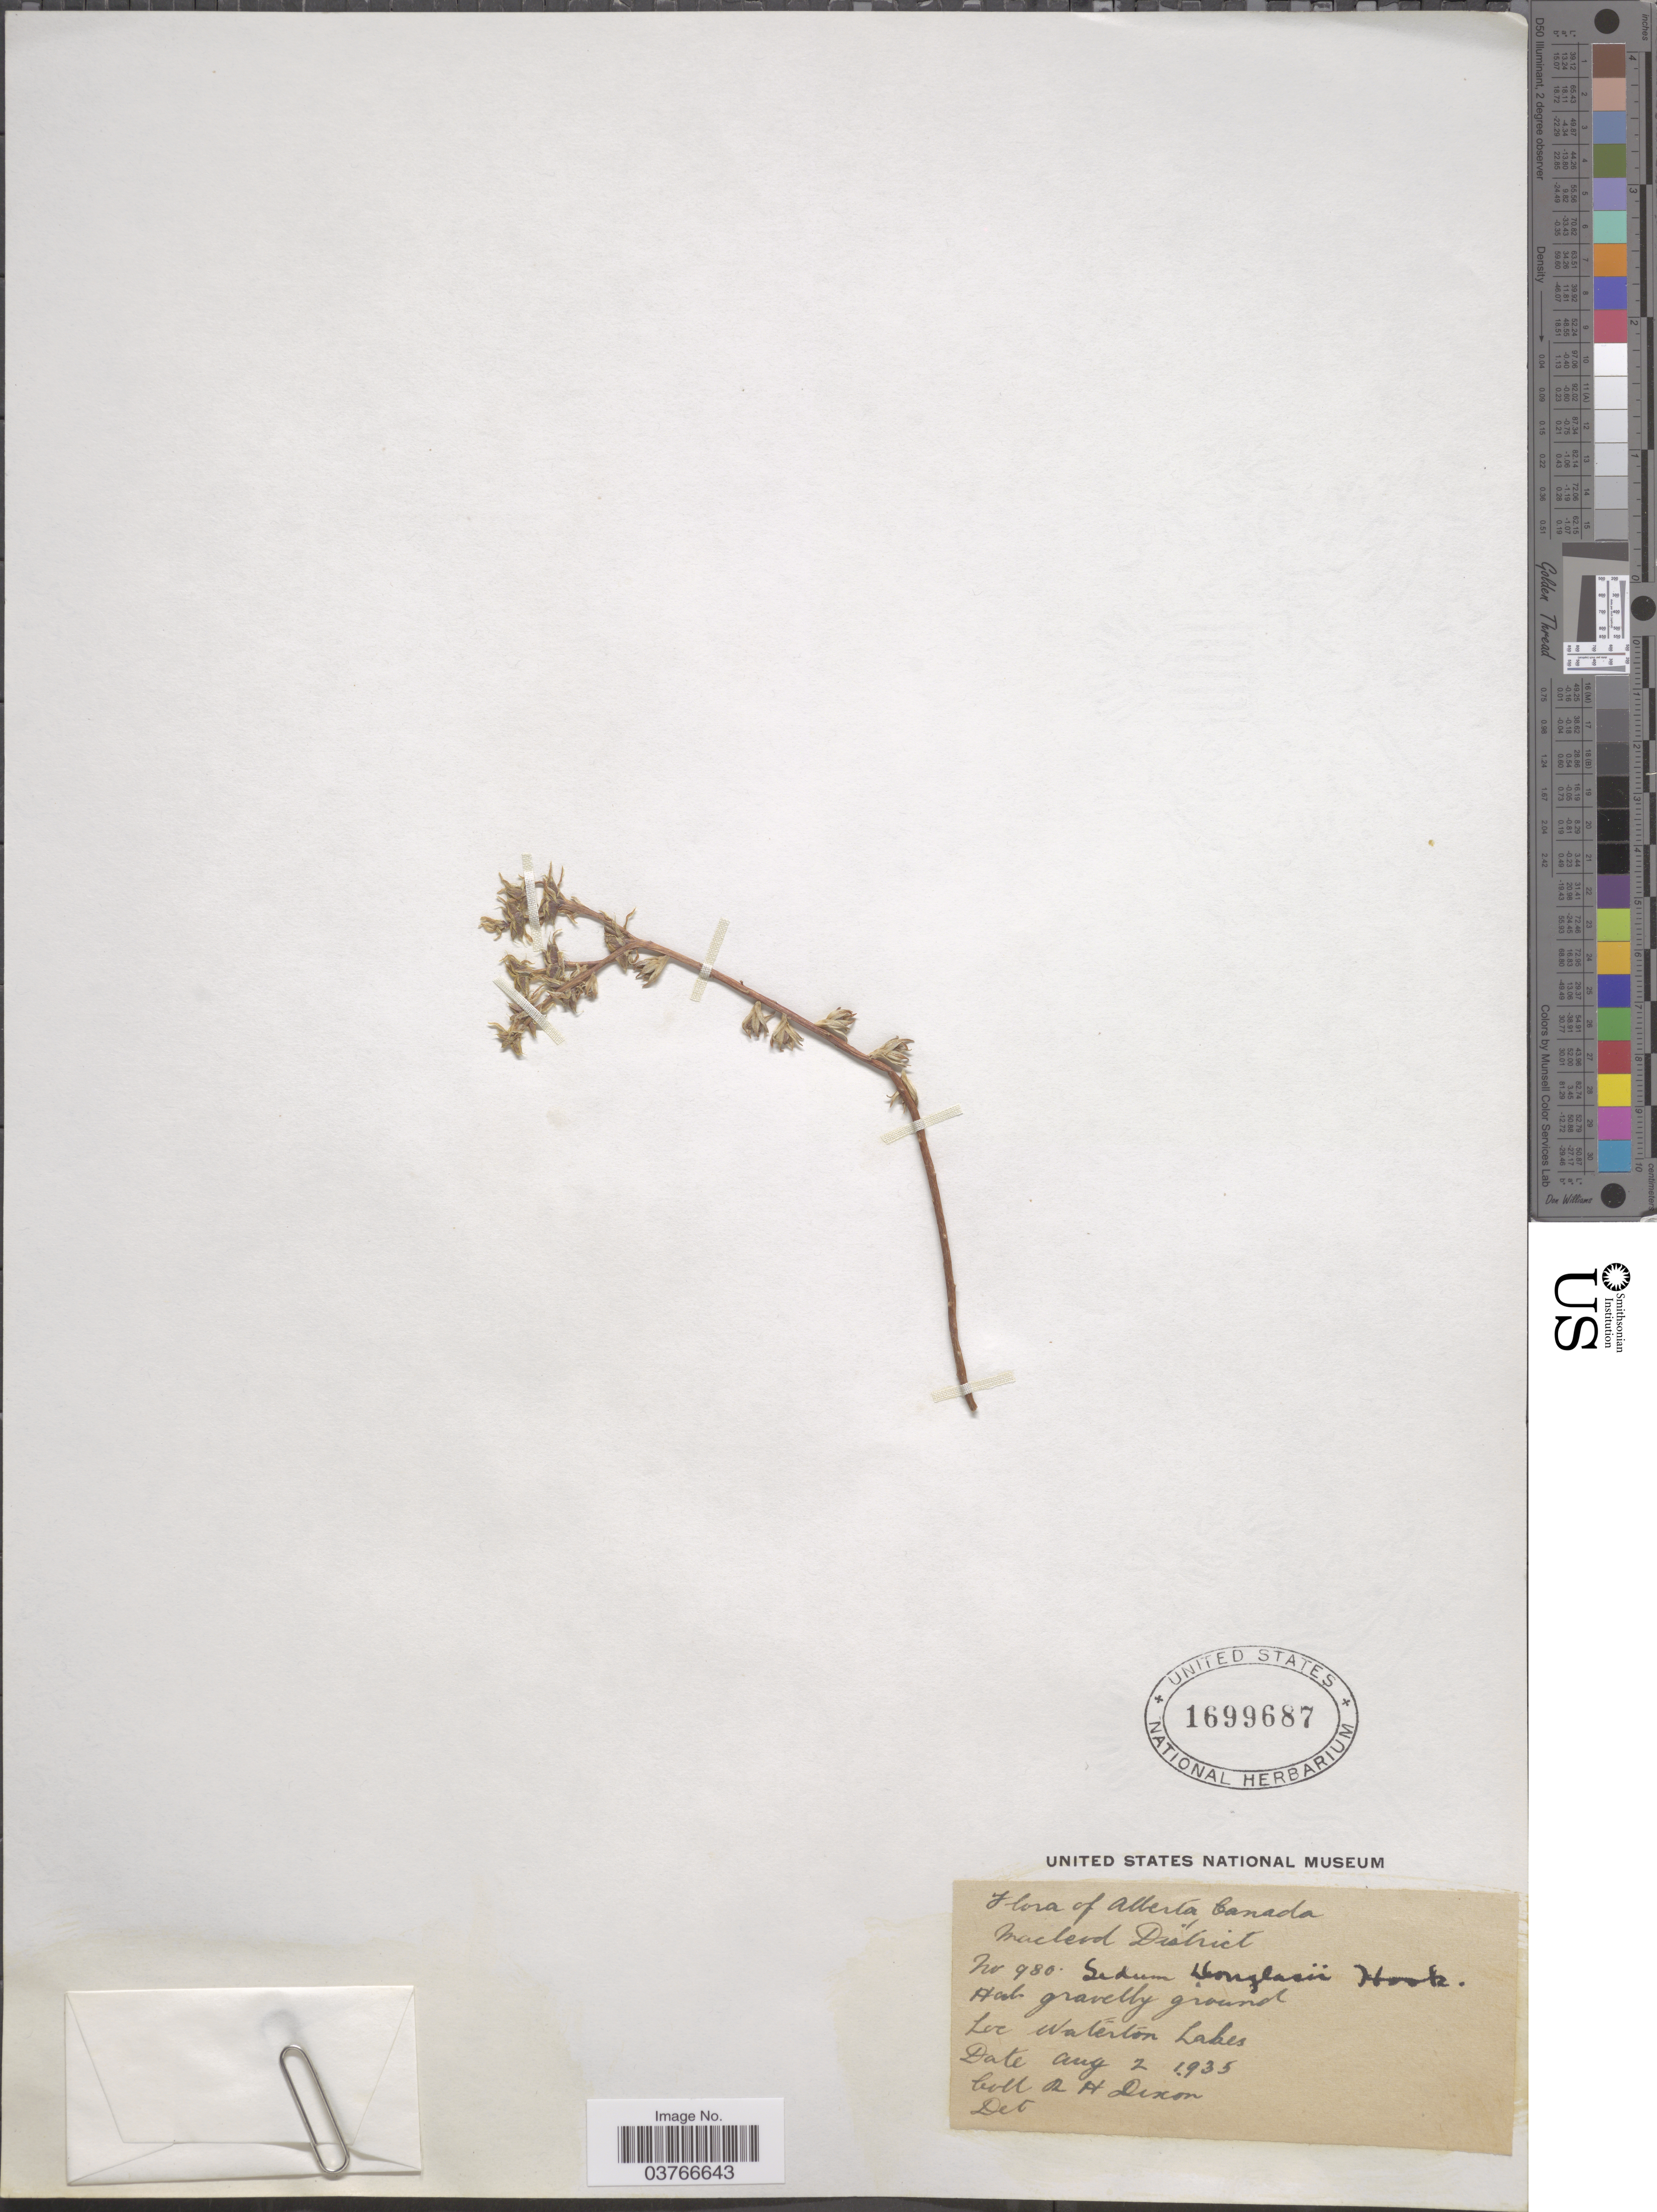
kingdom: Plantae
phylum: Tracheophyta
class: Magnoliopsida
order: Saxifragales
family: Crassulaceae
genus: Sedum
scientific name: Sedum stenopetalum var. stenopetalum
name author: Pursh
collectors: R. H. Dixon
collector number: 980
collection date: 1935-08-02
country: Canada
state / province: Alberta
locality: Macleod District. Waterton Lakes.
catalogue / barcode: US 1699687